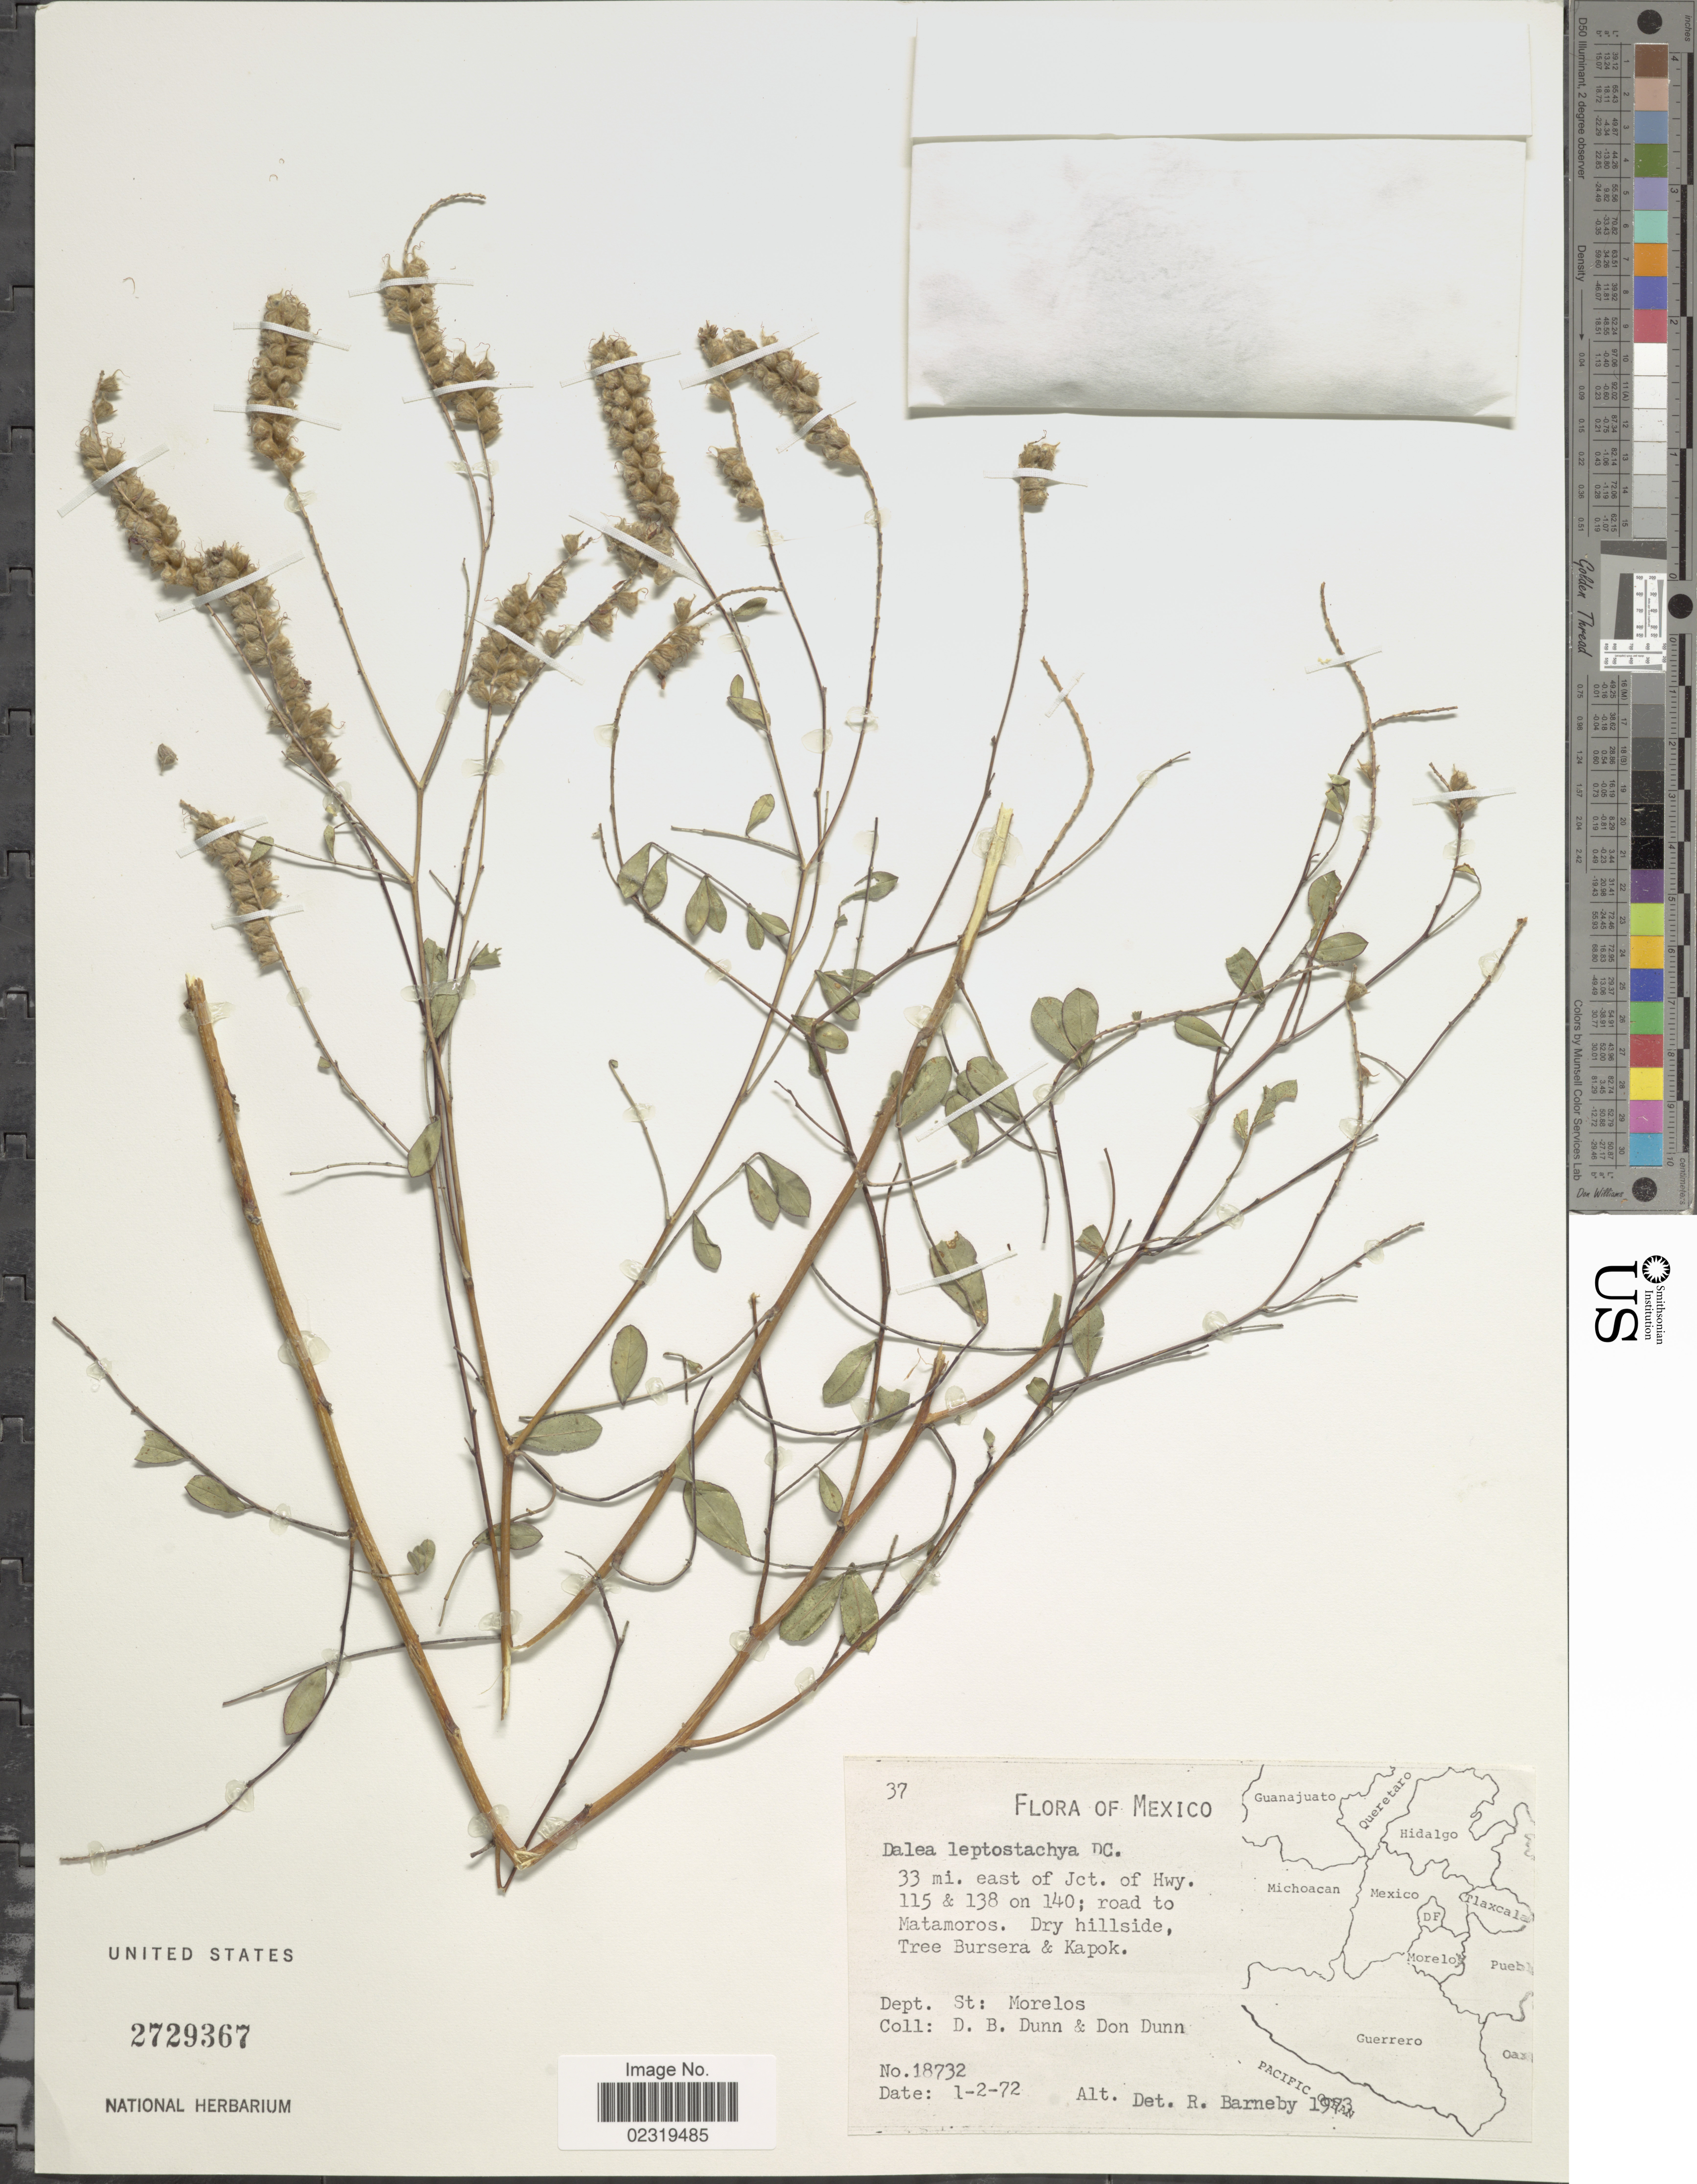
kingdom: Plantae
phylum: Tracheophyta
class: Magnoliopsida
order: Fabales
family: Fabaceae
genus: Dalea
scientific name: Dalea leptostachya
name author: DC.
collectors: D. B. Dunn & D. Dunn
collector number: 18732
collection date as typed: Transcribed d/m/y: 1/2/72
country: Mexico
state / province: Morelos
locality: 33 mi east of Jcy. of Hwy. 115 & 138 on 140; road to Matamoros. Dry hillsides, Dept. St Morelos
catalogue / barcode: US 2729367